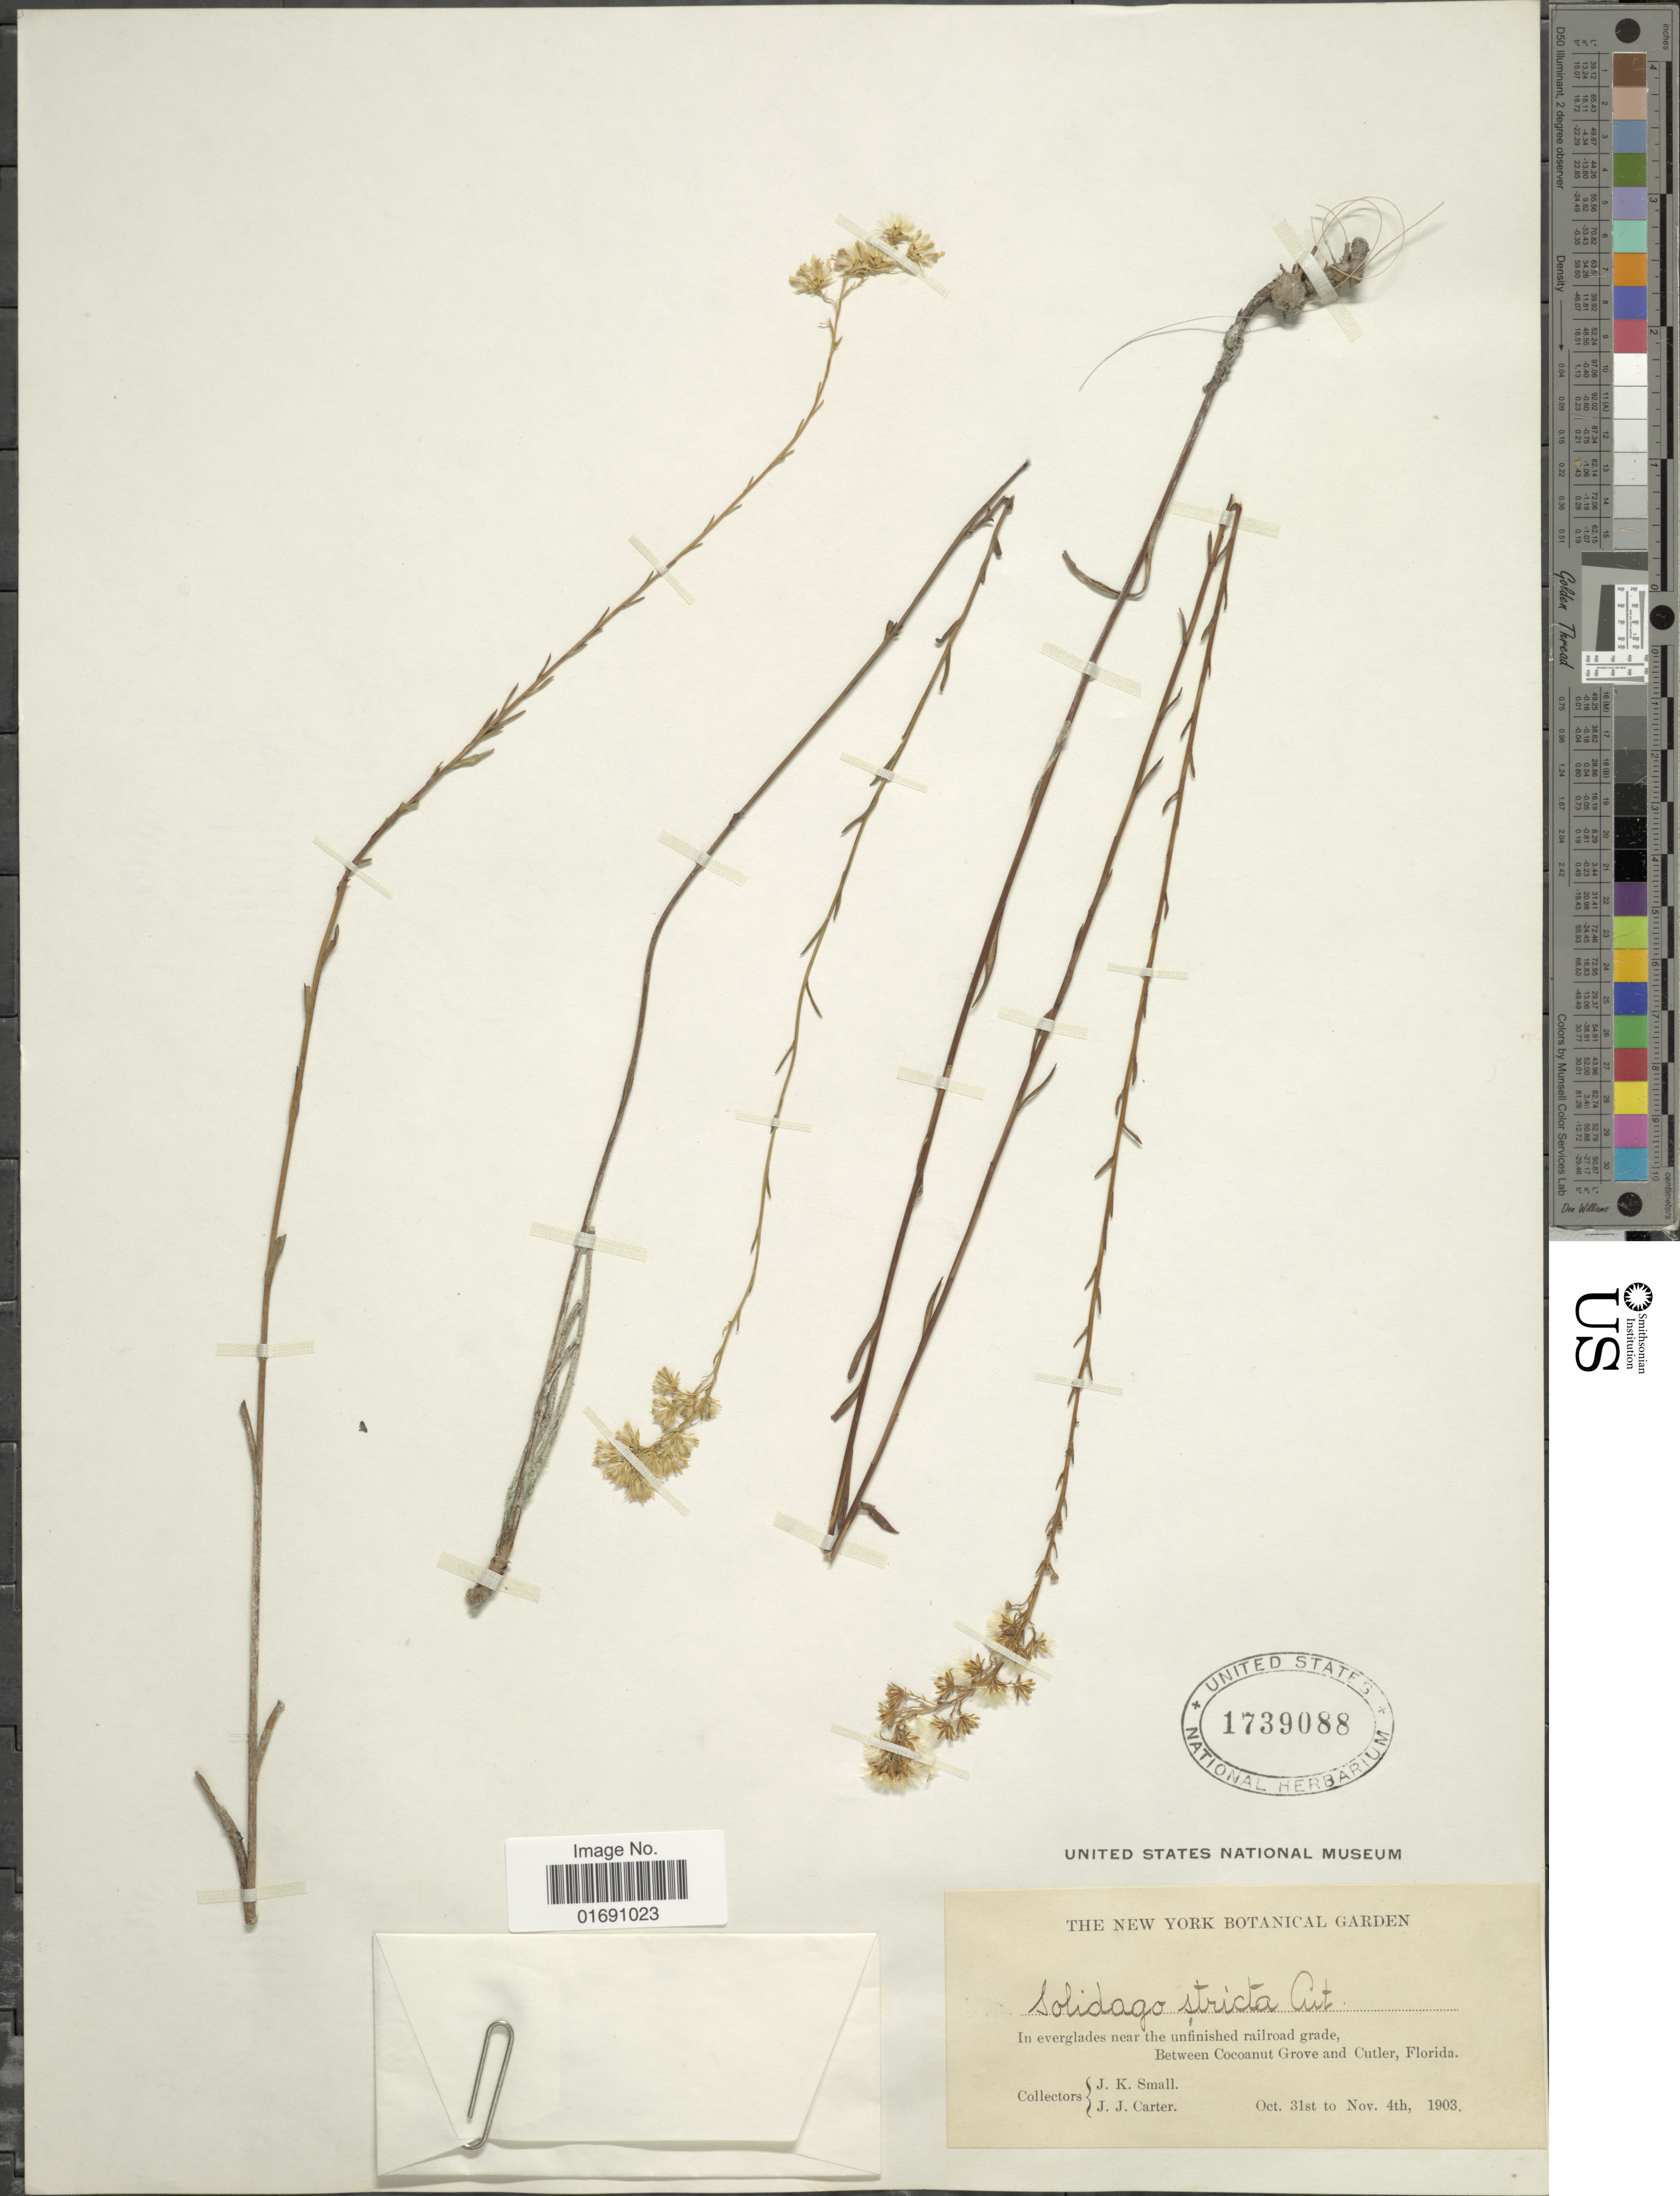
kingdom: Plantae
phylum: Tracheophyta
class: Magnoliopsida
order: Asterales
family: Asteraceae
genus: Solidago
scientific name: Solidago stricta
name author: Aiton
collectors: J. K. Small & J. Carter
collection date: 1903-10-31/1903-11-04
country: United States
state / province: Florida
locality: In everglades near the unfinished railroad grade, Between Cocoanut Grove and Cutler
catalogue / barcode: US 1739088